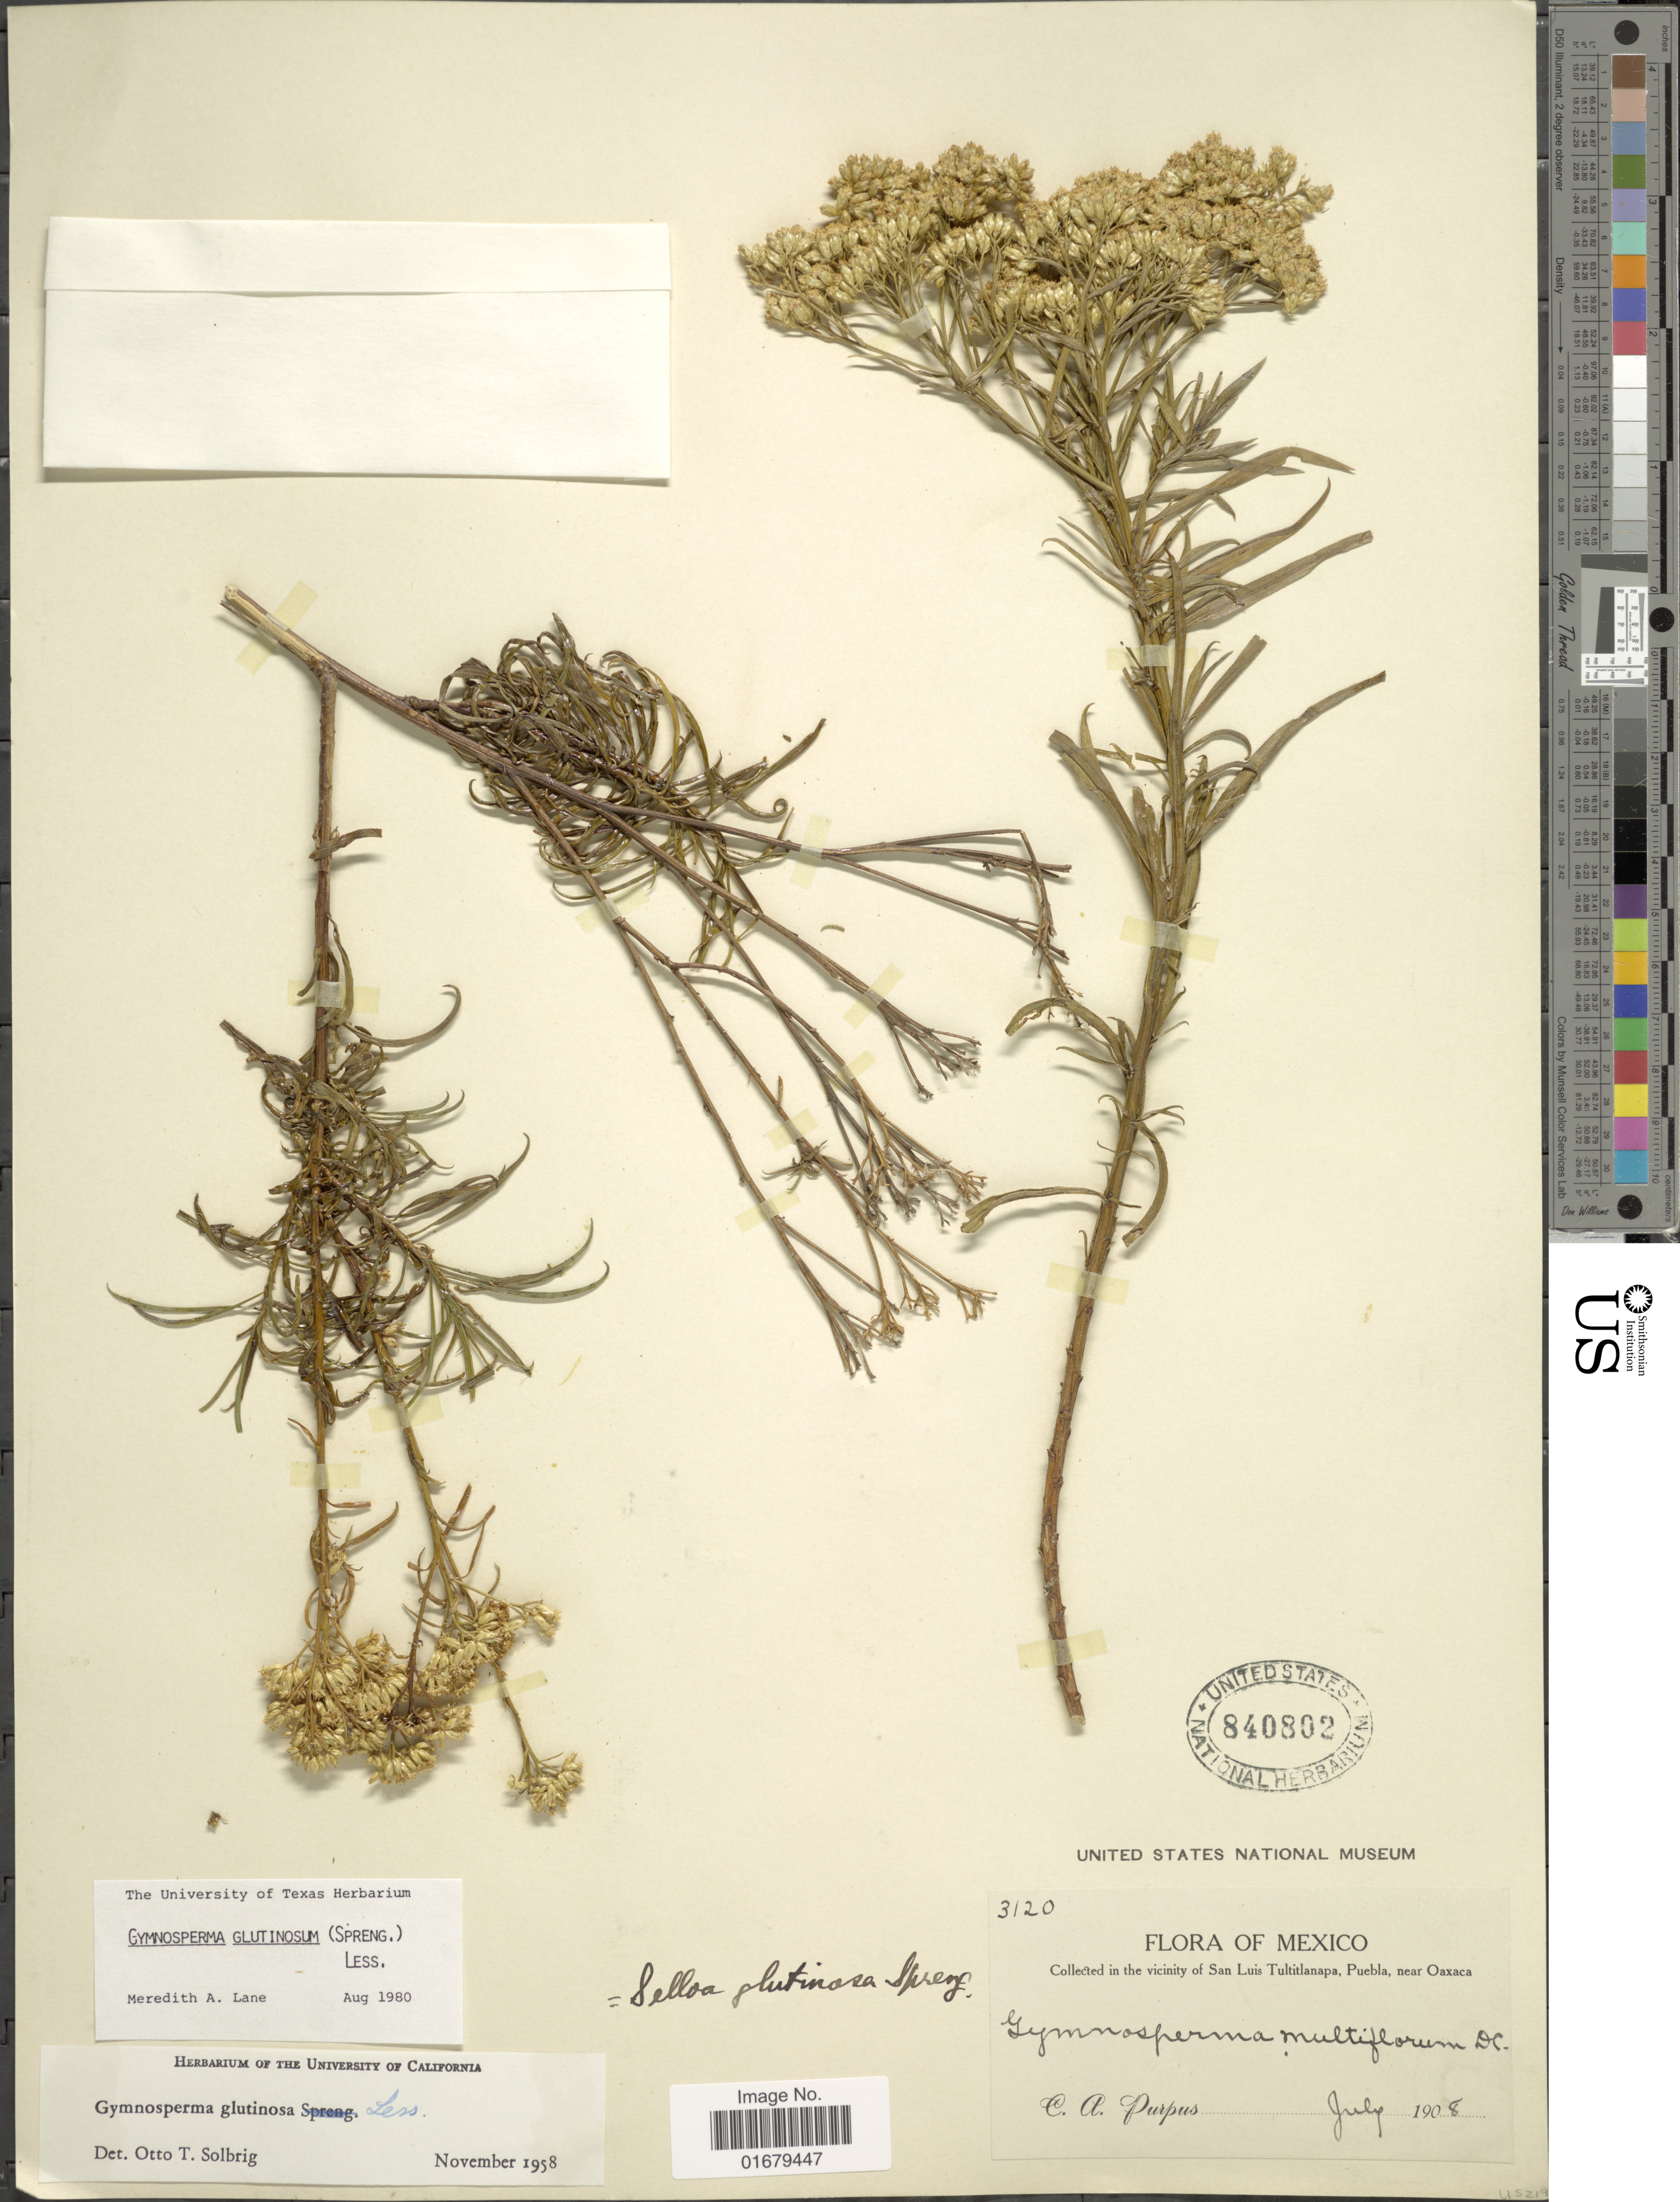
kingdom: Plantae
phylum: Tracheophyta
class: Magnoliopsida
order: Asterales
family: Asteraceae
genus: Gymnosperma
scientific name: Gymnosperma glutinosum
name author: (Spreng.) Less.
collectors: C. A. Purpus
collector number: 3120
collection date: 1908-07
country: Mexico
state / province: Oaxaca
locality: In the vicinity of San Luis Tultitlanapa, Puebla, near Oaxaca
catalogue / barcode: US 840802